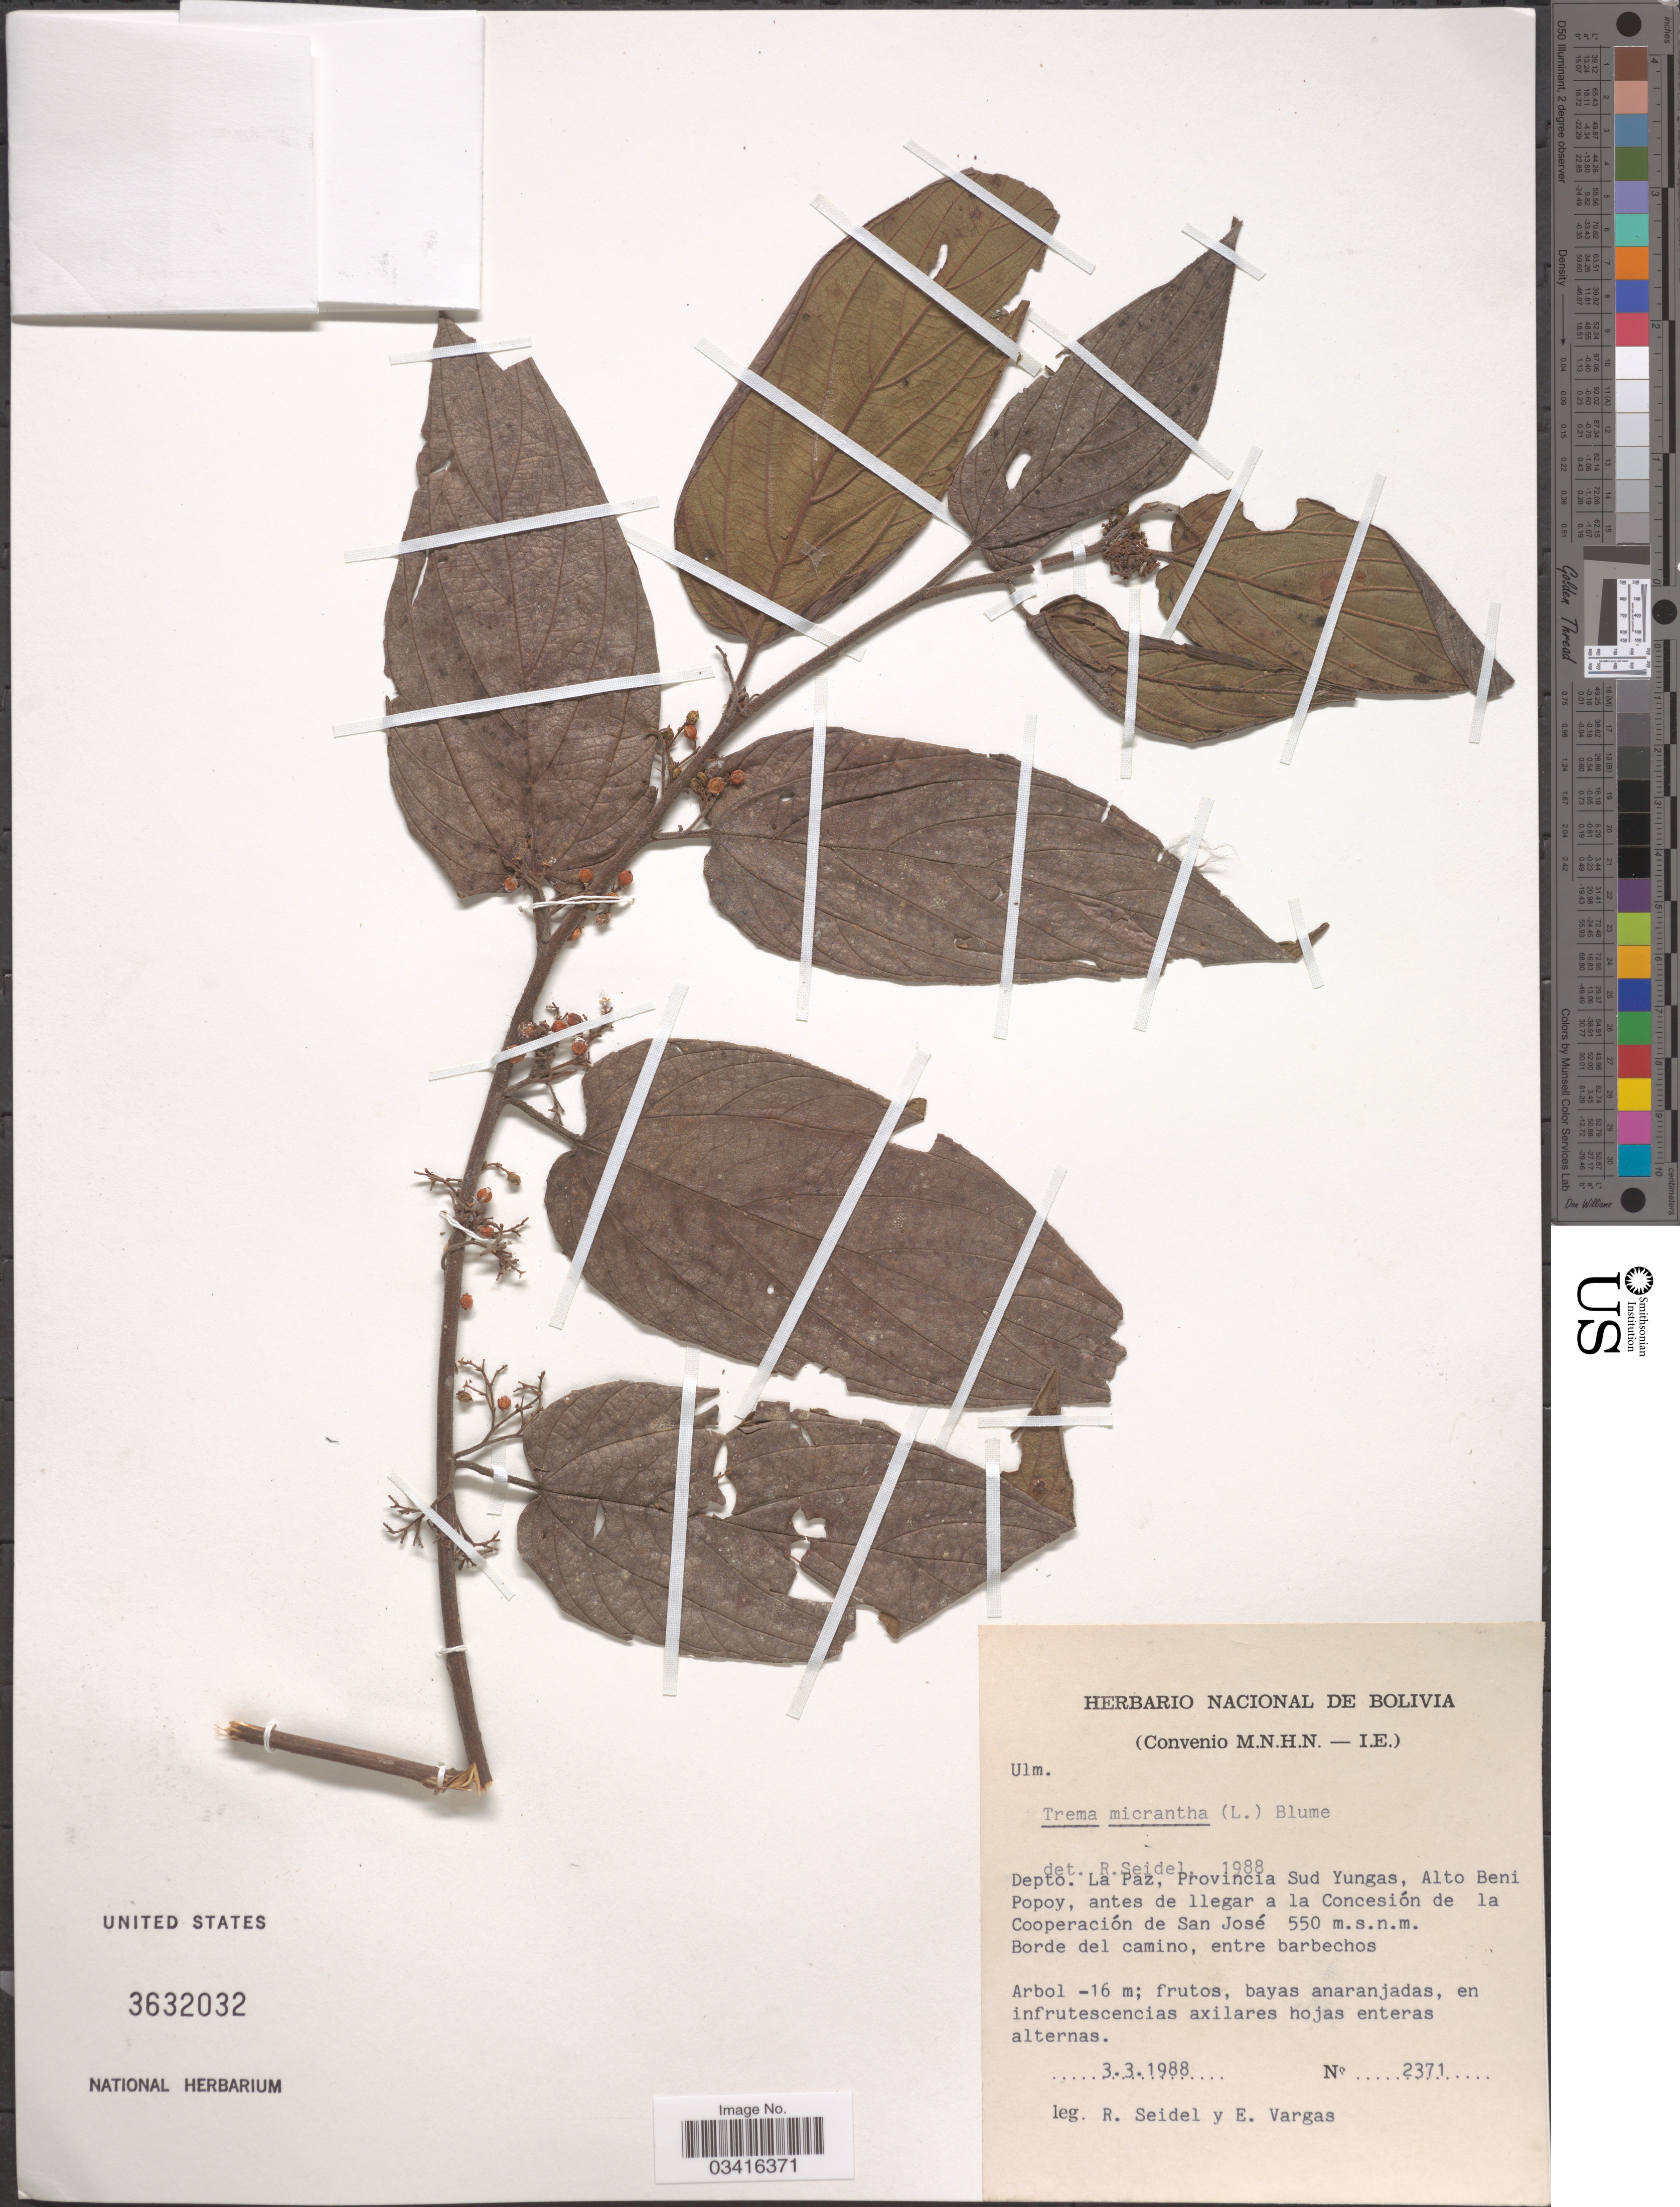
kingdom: Plantae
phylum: Tracheophyta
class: Magnoliopsida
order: Rosales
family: Cannabaceae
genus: Trema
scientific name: Trema micranthum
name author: (L.) Blume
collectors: R. Seidel & E. Vargas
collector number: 2371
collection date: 1988-03-03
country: Bolivia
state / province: La Paz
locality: Depto.La Paz, Provincia Sud Yungas, Alto Beni Popoy, antes de llegar a la Concesión de la Cooperación de San José.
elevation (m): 550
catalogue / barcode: US 3632032